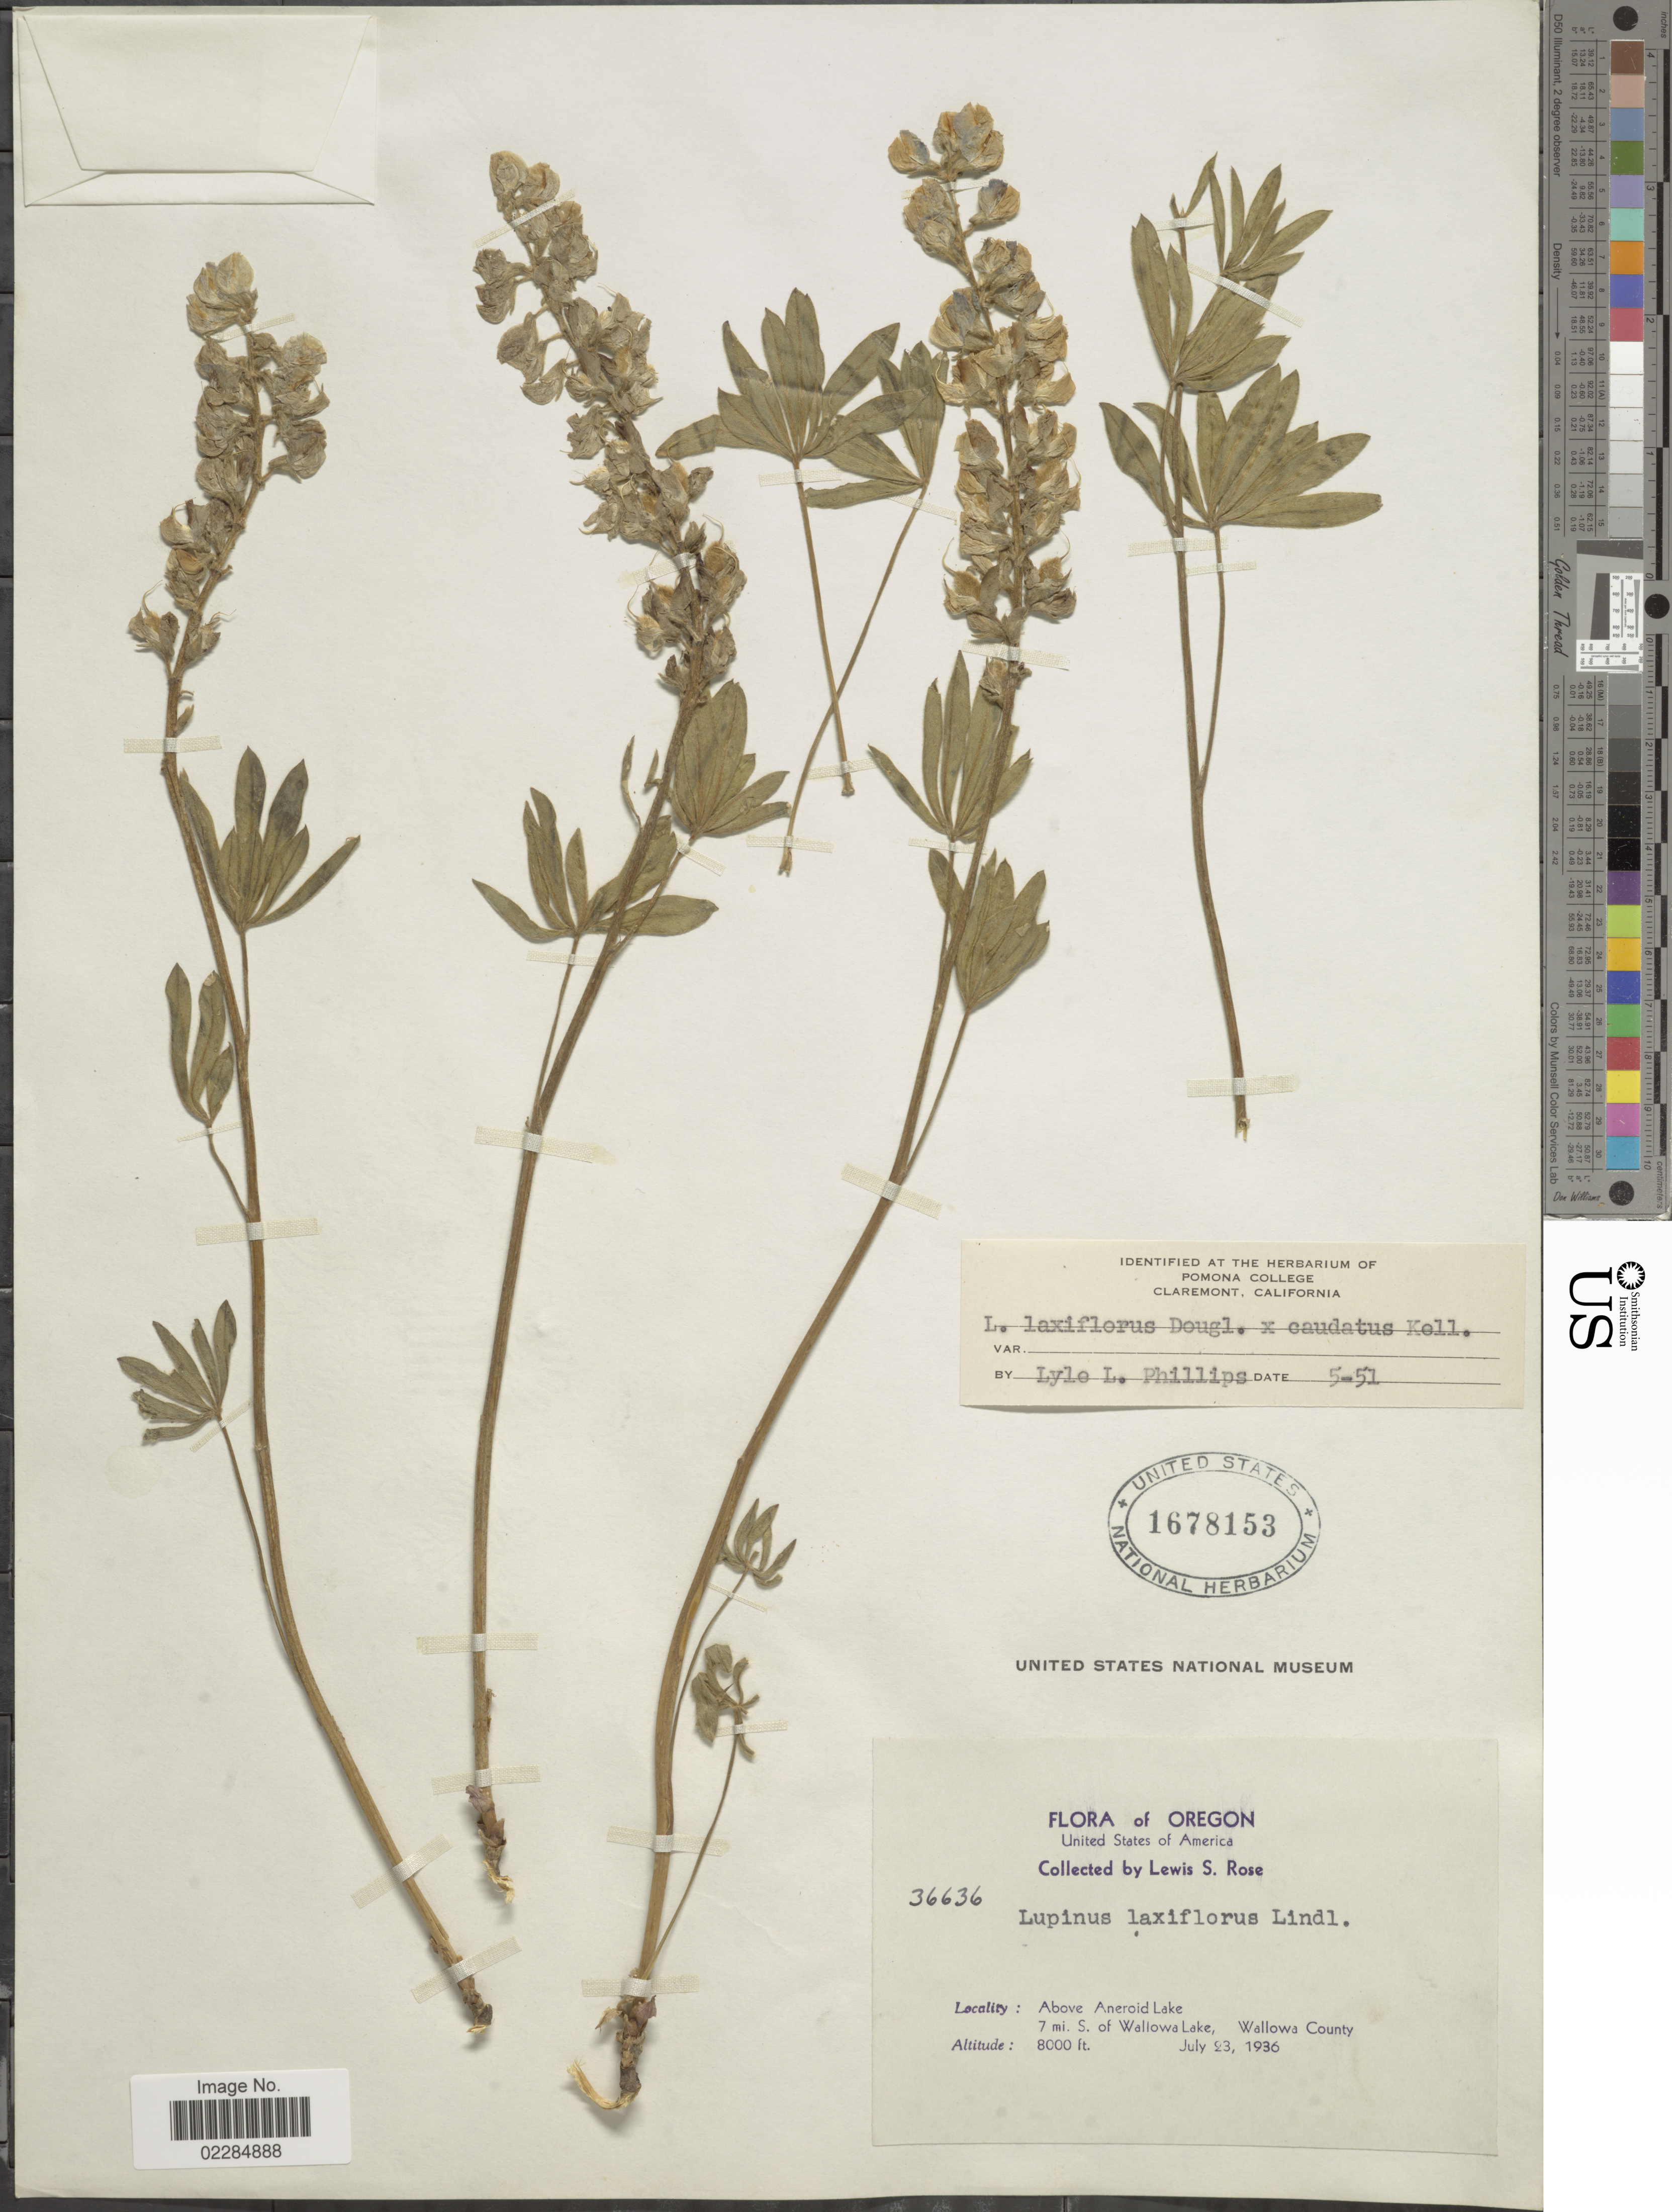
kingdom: Plantae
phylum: Tracheophyta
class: Magnoliopsida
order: Fabales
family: Fabaceae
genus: Lupinus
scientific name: Lupinus caudatus x L. laxiflorus Douglas ex Lindl.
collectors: L. S. Rose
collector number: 36636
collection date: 1936-07-23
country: United States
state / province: Oregon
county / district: Wallowa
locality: Above Aneroid Lake, 7 mi. S. of Wallowa Lake, Wallowa County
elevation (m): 2438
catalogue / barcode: US 1678153